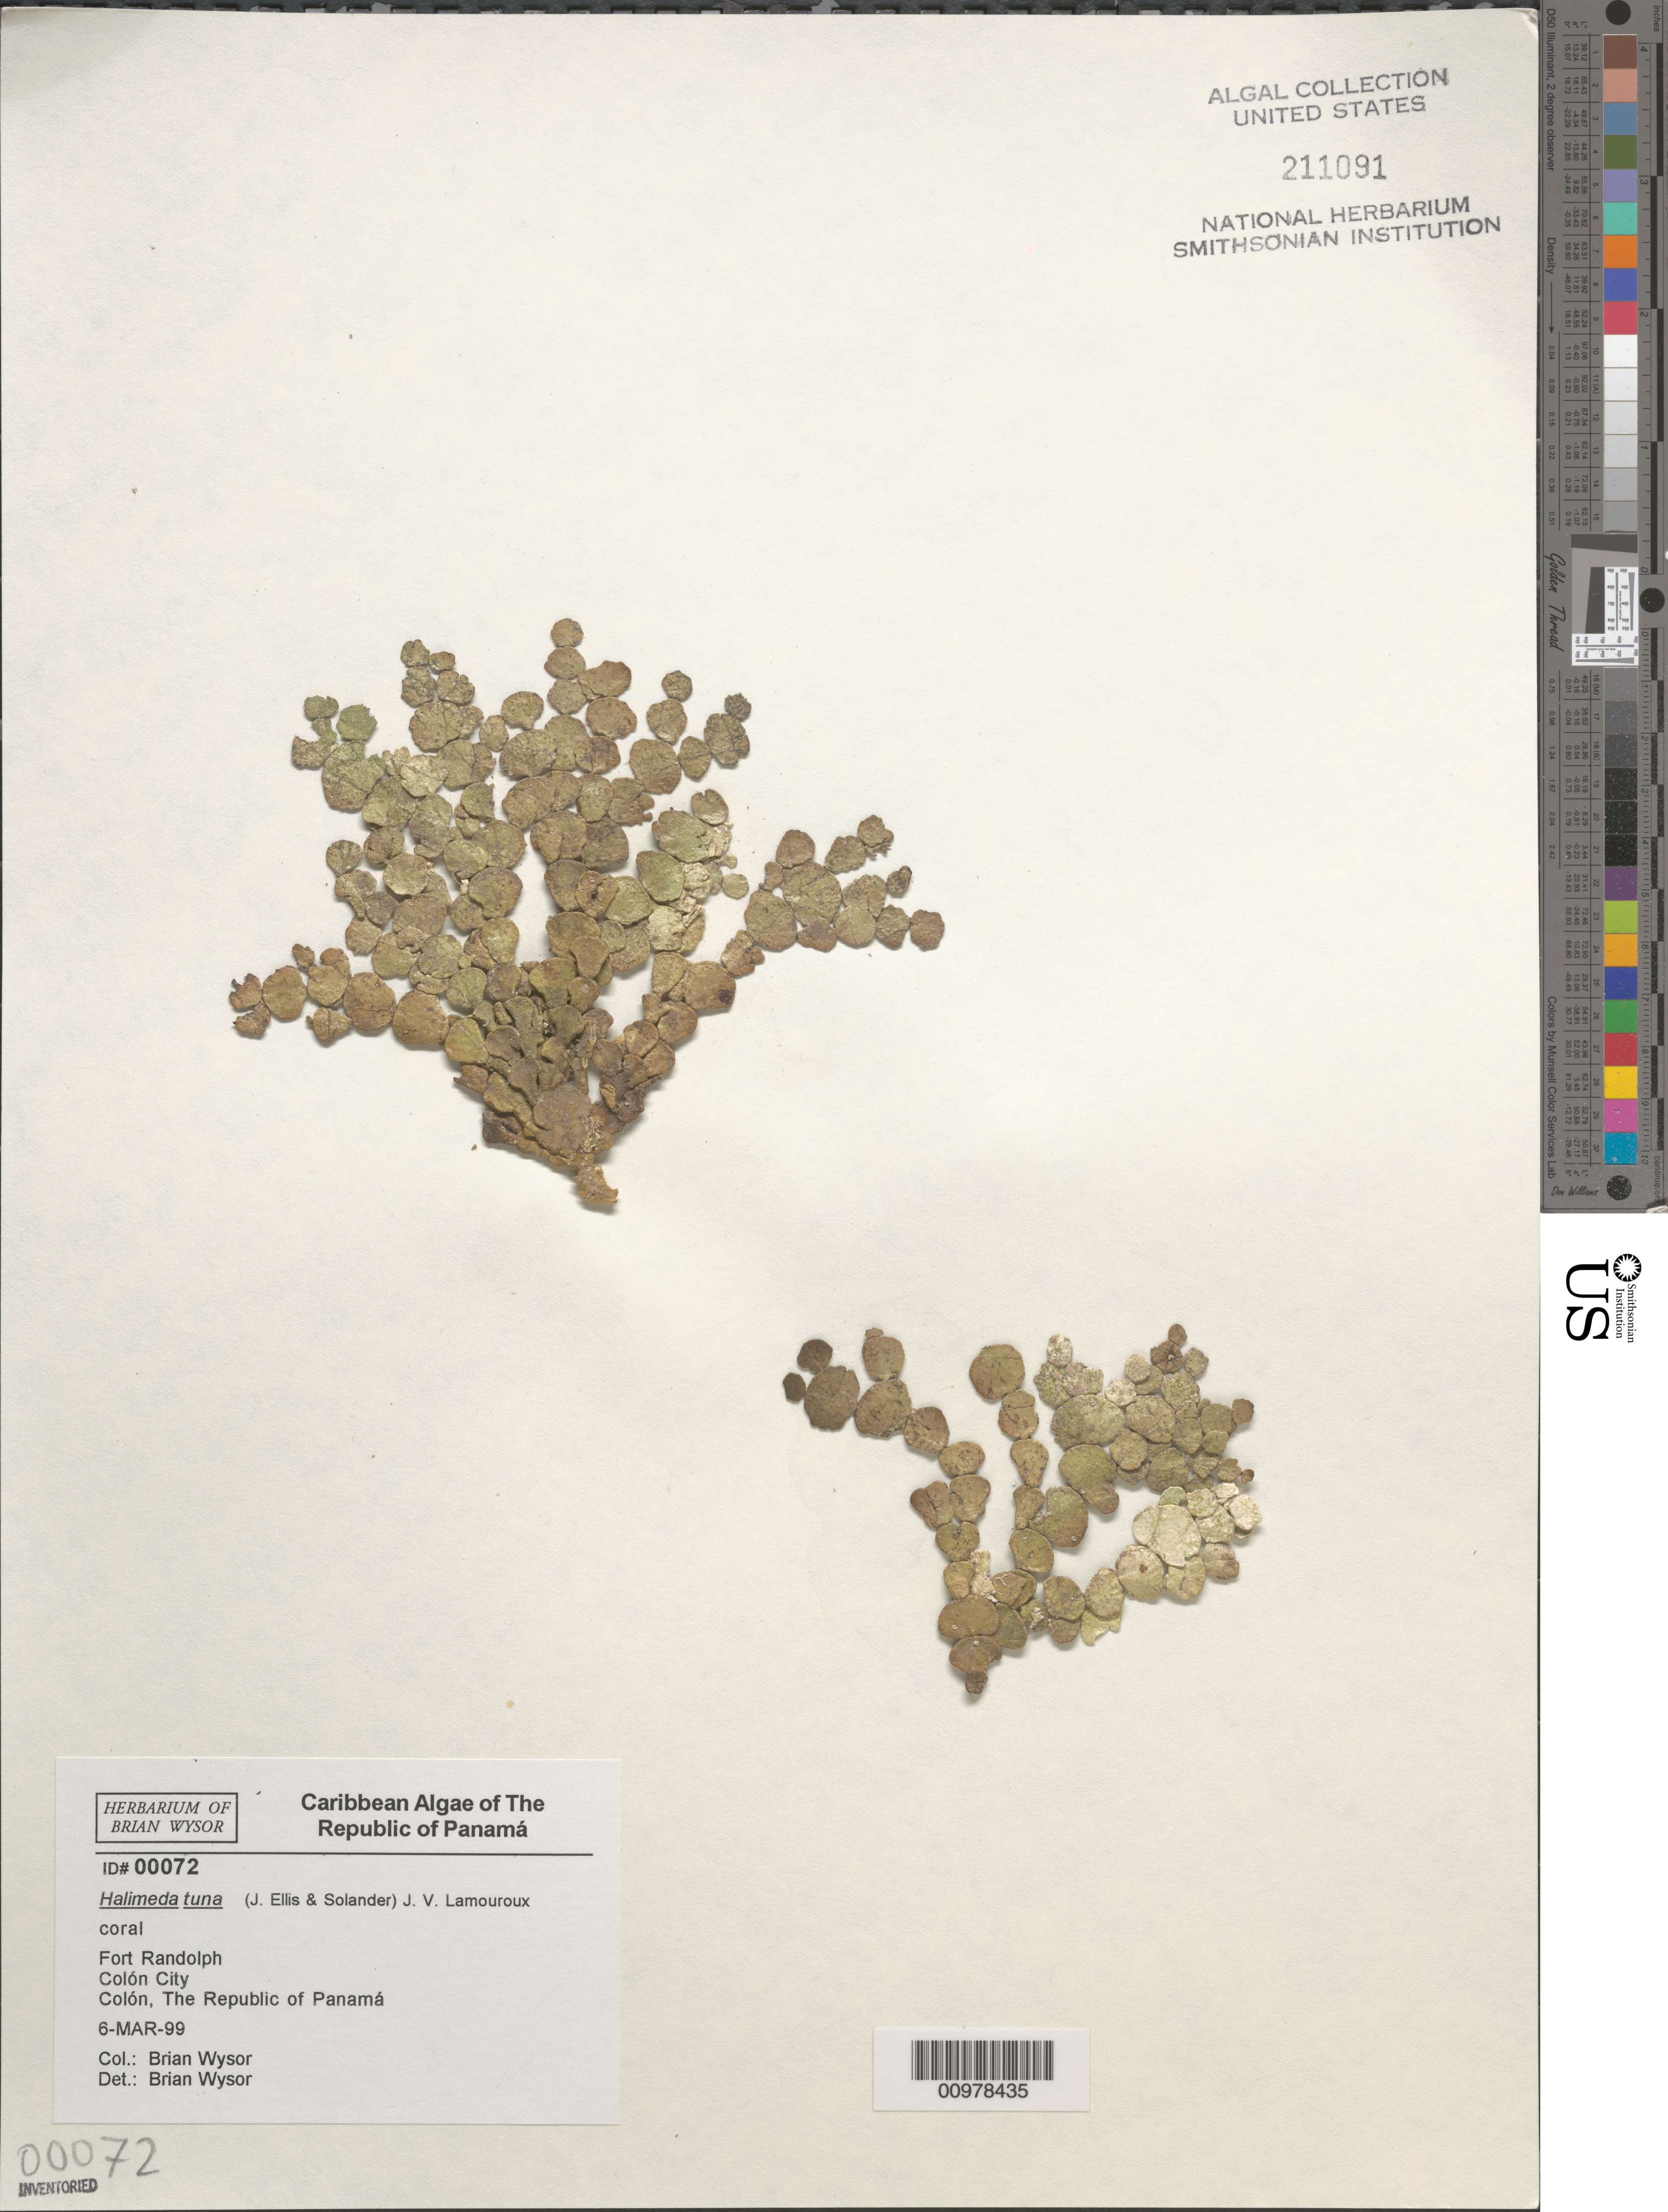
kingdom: Plantae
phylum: Chlorophyta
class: Ulvophyceae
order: Bryopsidales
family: Halimedaceae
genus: Halimeda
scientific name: Halimeda tuna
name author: (J. Ellis & Sol.) J.V.Lamouroux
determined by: Wysor, B.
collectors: B. Wysor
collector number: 00072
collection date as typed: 06 Mar 1999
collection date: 1999-03-06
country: Panama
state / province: Colón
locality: Fort Randolph, Colón City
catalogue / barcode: US 211091